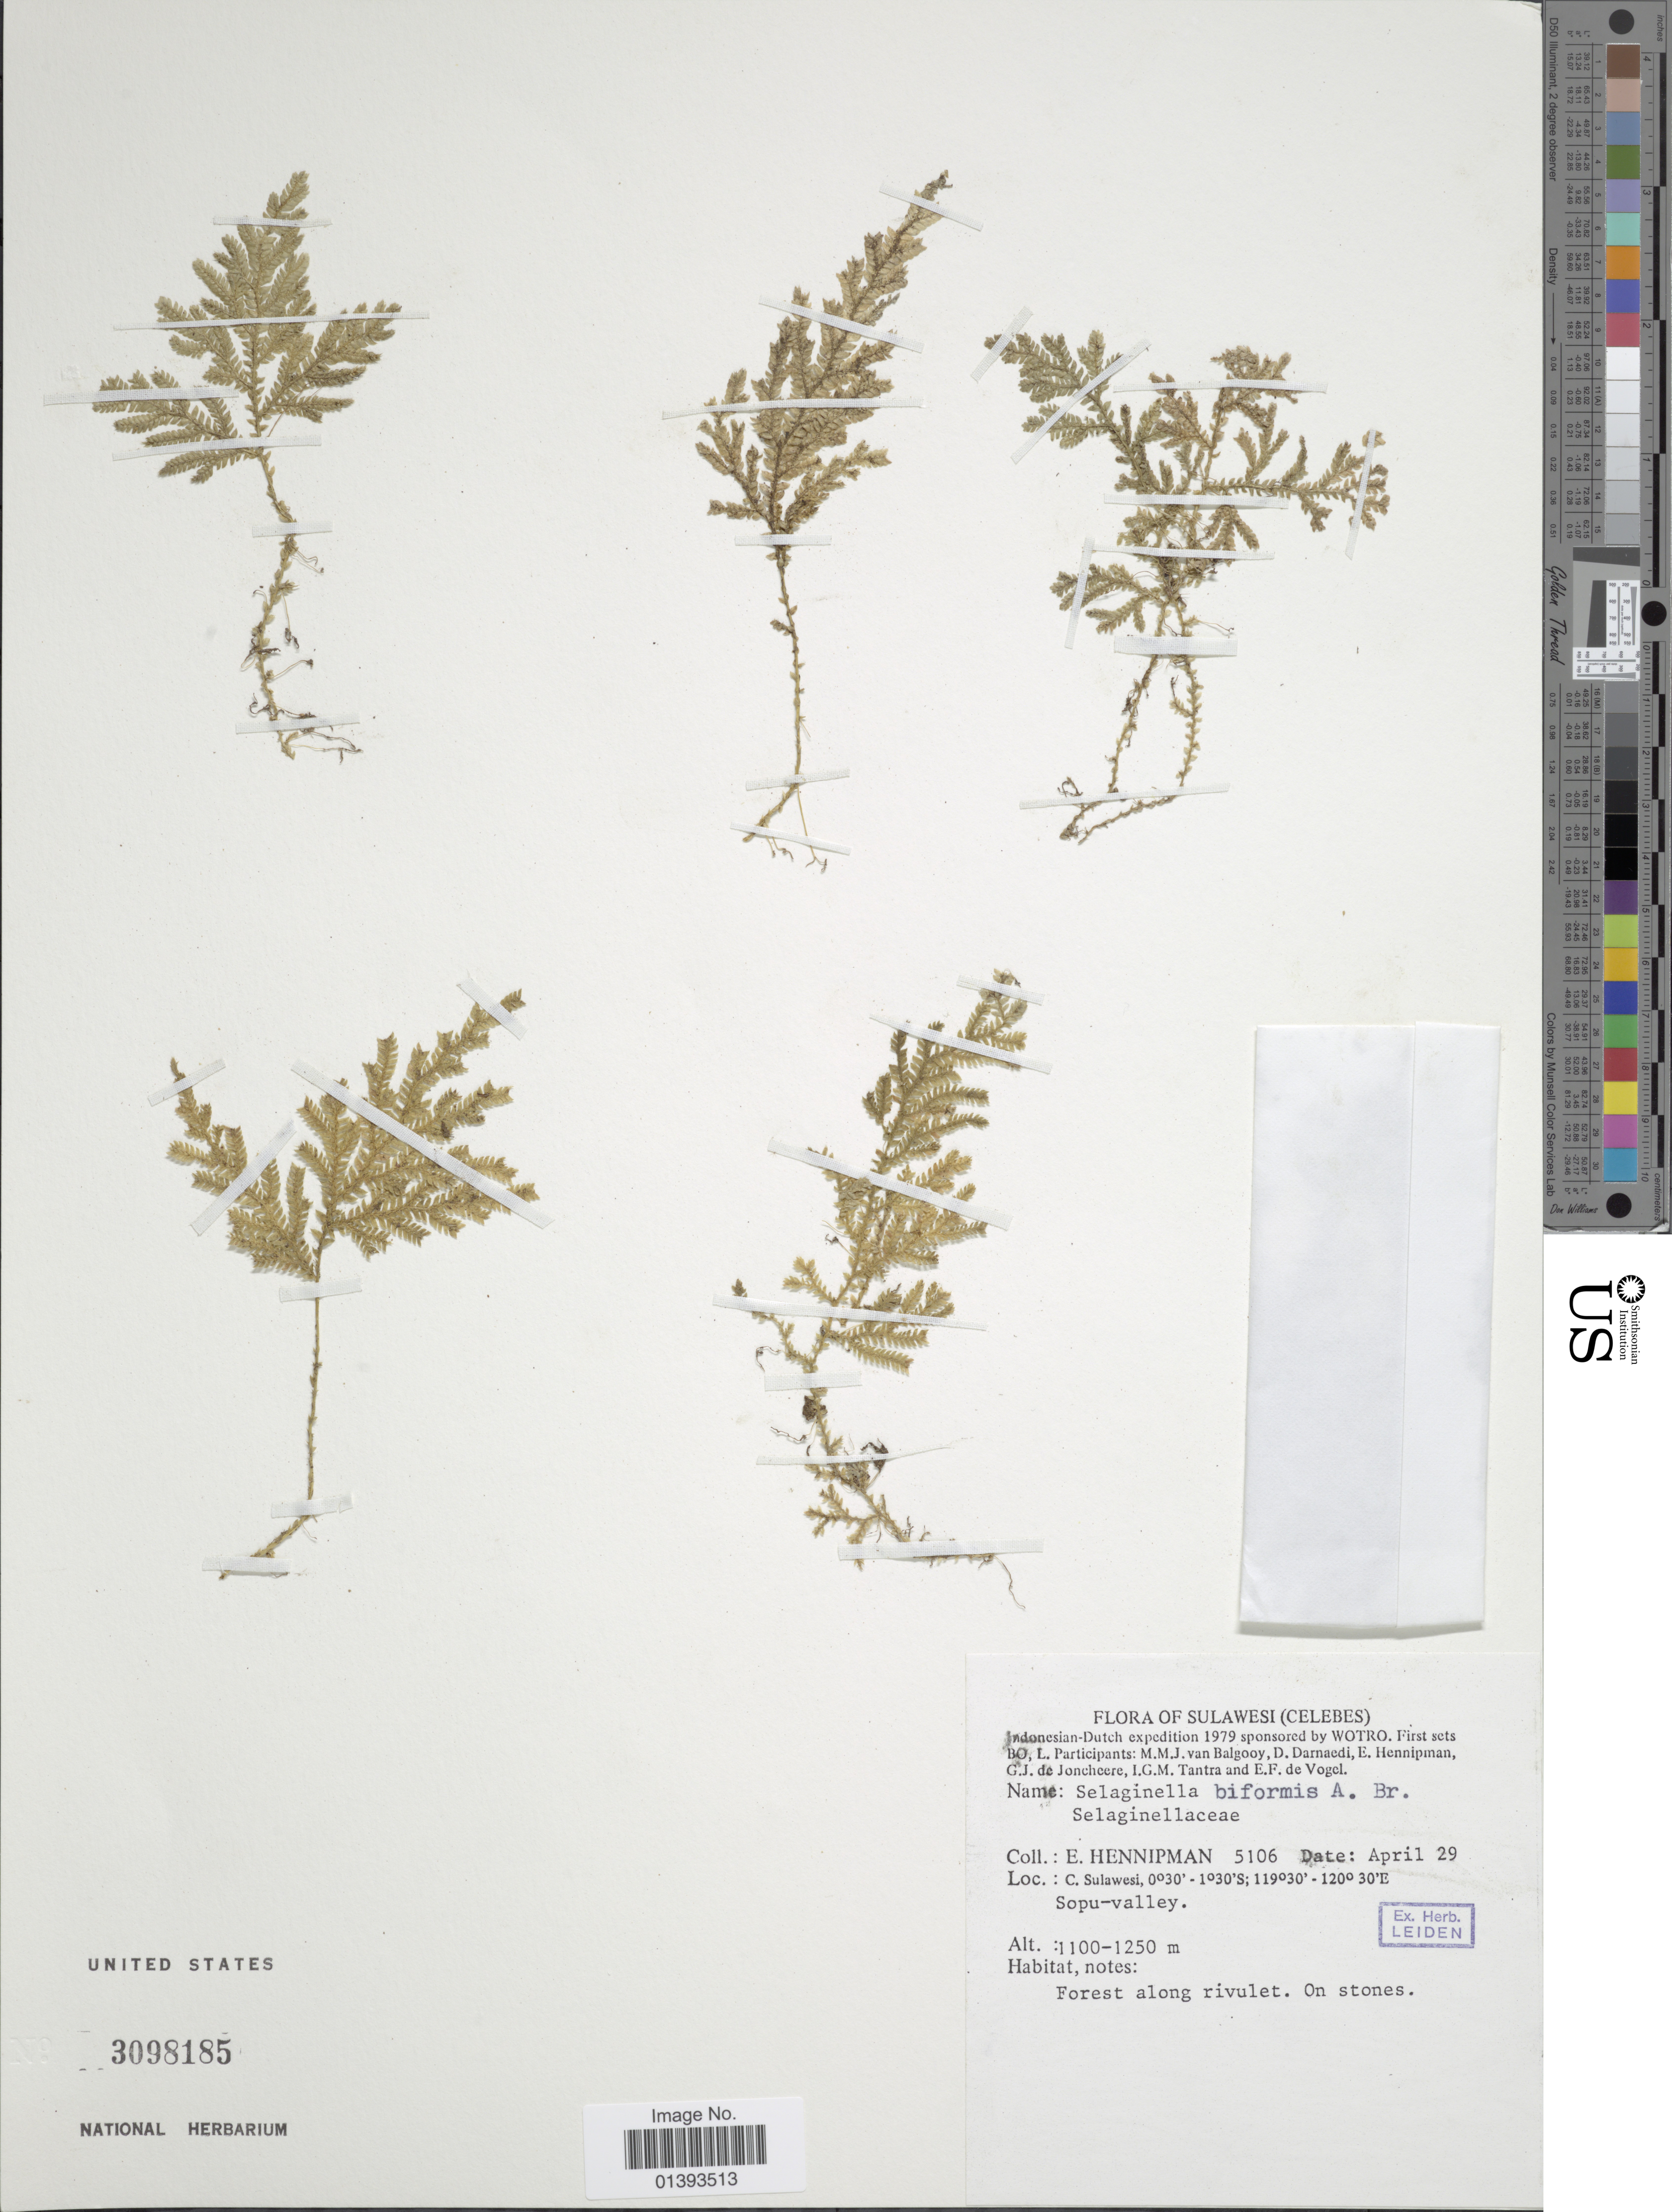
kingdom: Plantae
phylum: Tracheophyta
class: Lycopodiopsida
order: Selaginellales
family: Selaginellaceae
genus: Selaginella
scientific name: Selaginella biformis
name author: A. Braun ex Kuhn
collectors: E. Hennipman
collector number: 5106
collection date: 1979-04-29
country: Indonesia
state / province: Sulawesi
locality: Celebes, C. Sulawesi, Sopu-valley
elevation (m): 1100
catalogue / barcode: US 3098185